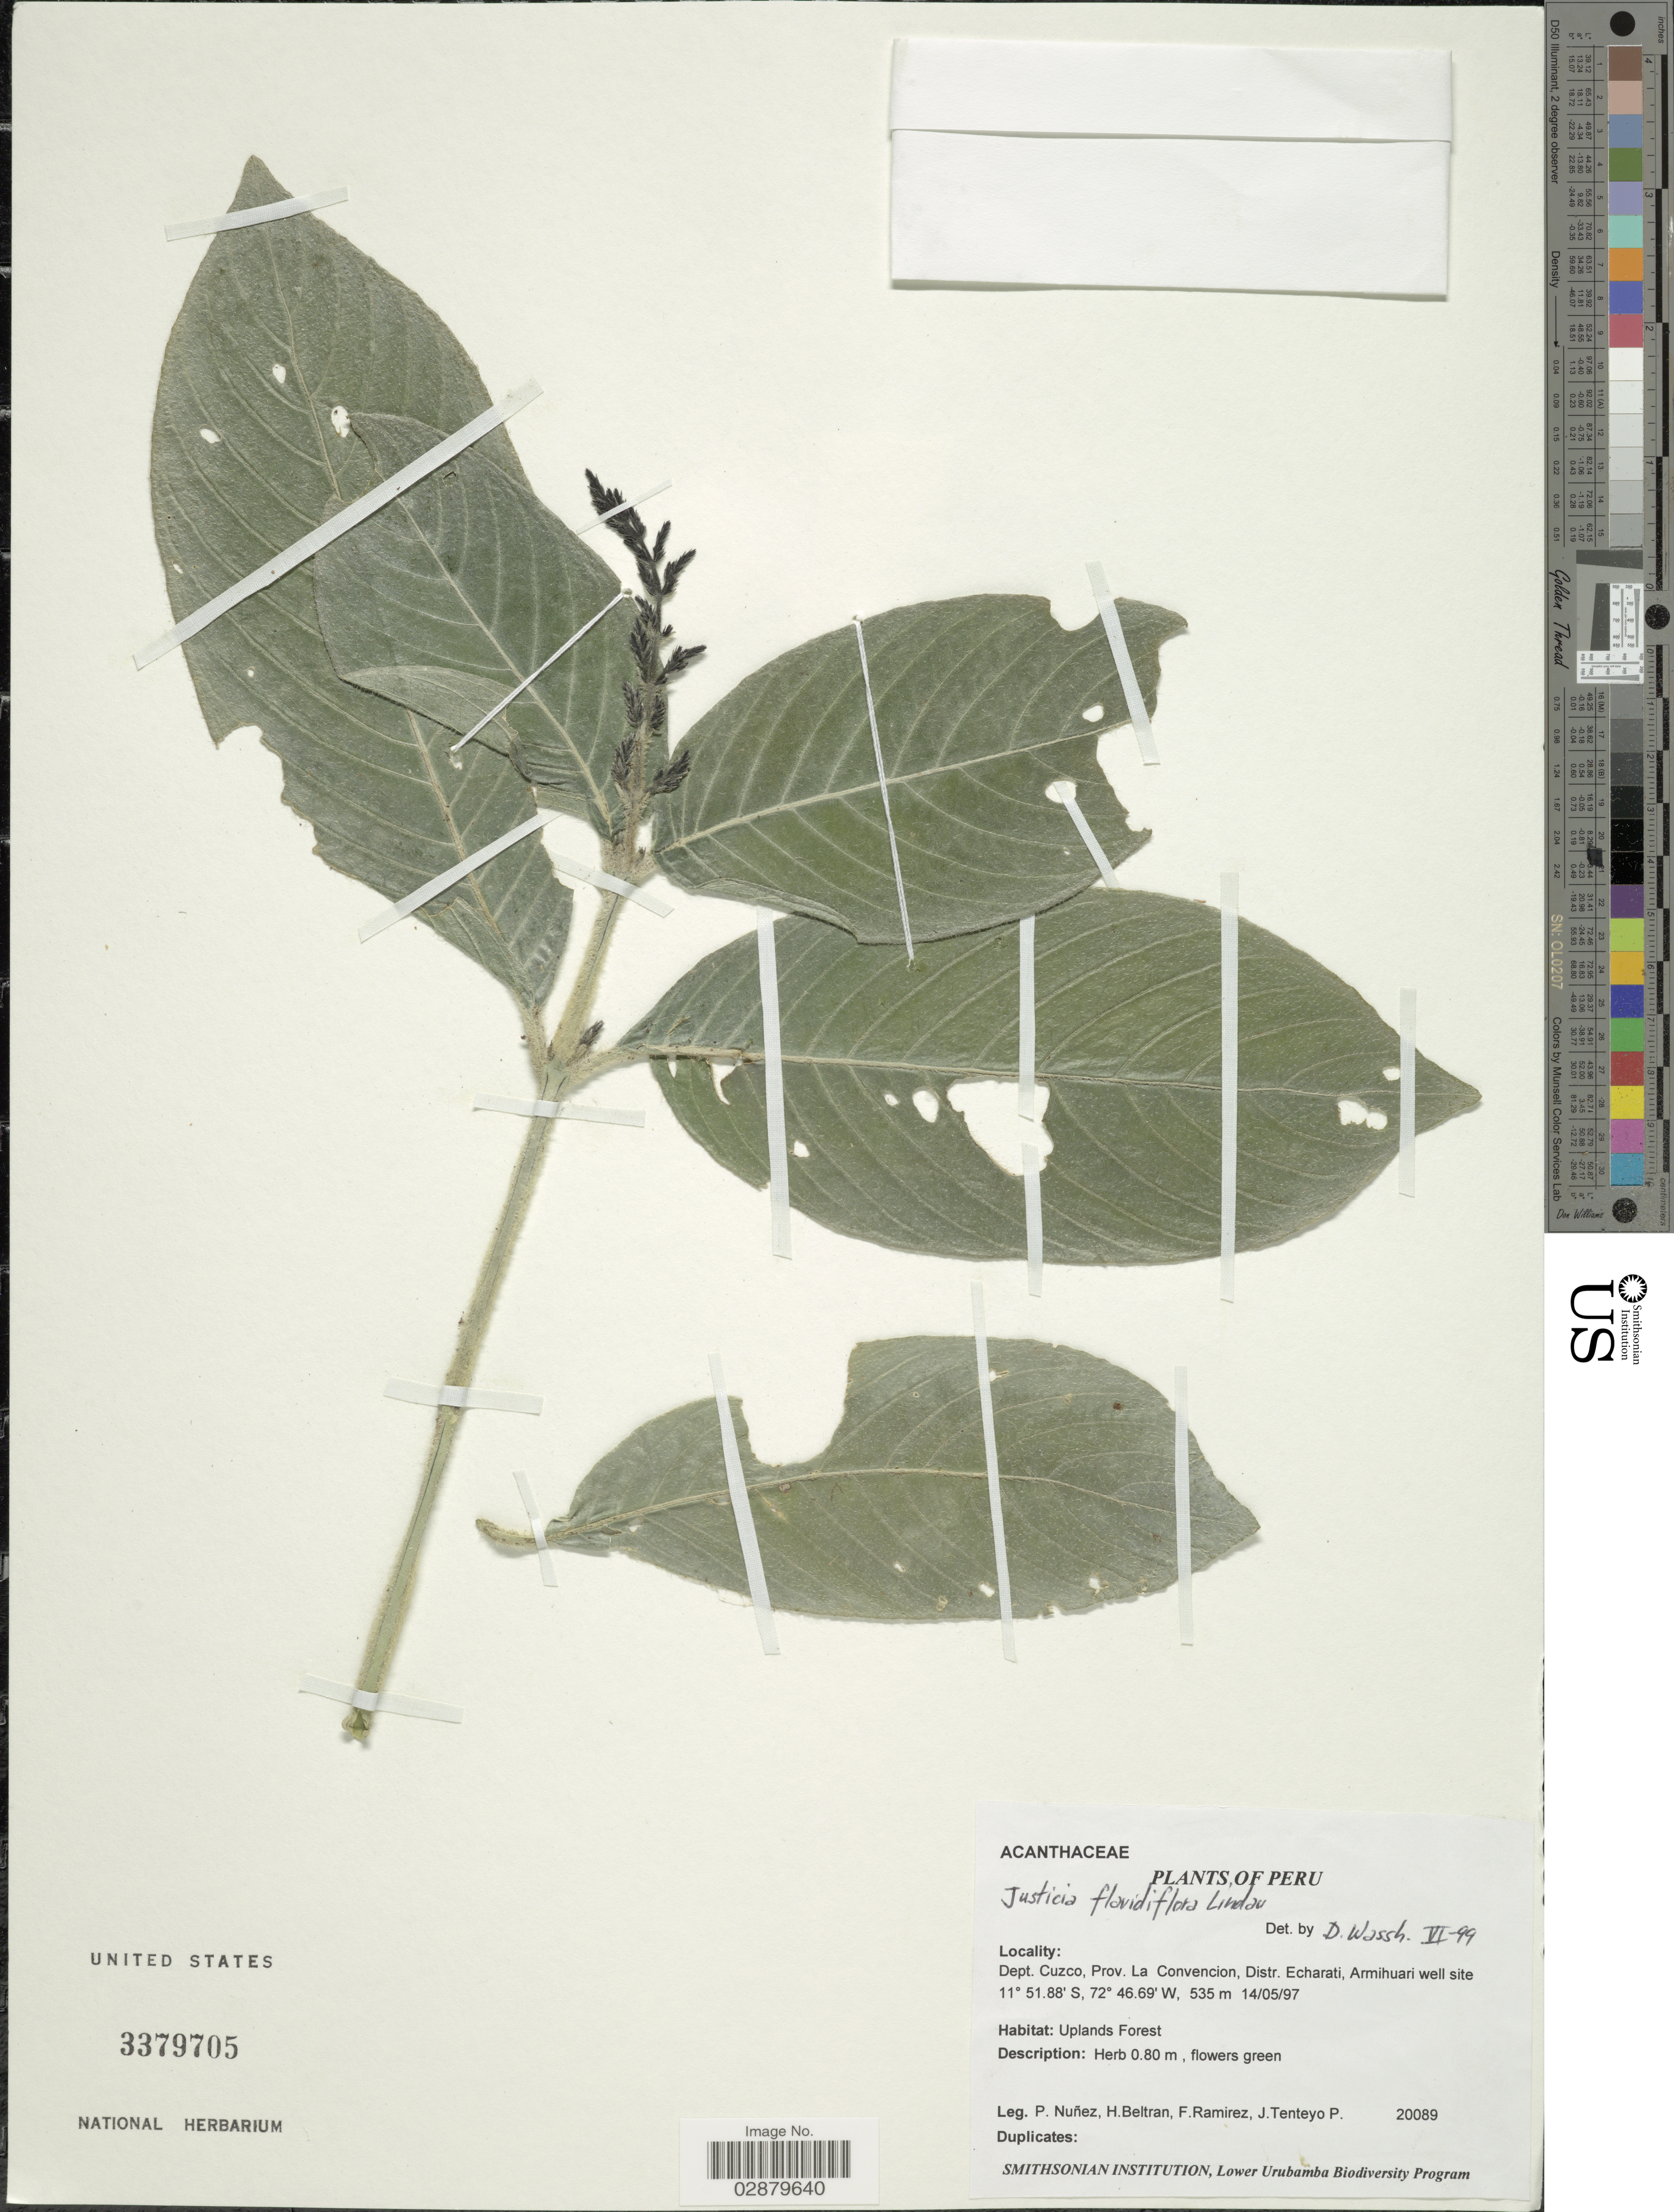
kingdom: Plantae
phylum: Tracheophyta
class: Magnoliopsida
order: Lamiales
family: Acanthaceae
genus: Justicia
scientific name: Justicia lineolata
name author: Ruiz & Pav.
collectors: P. Nuñez V., H. Beltran, F. Ramirez & J. Tenteyo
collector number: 20089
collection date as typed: Transcribed d/m/y: 14/5/97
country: Peru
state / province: Cusco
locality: Dept. Cuzco, Prov. La Convencion, Distr. Echarati, Armihuari well site.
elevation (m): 535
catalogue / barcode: US 3379705